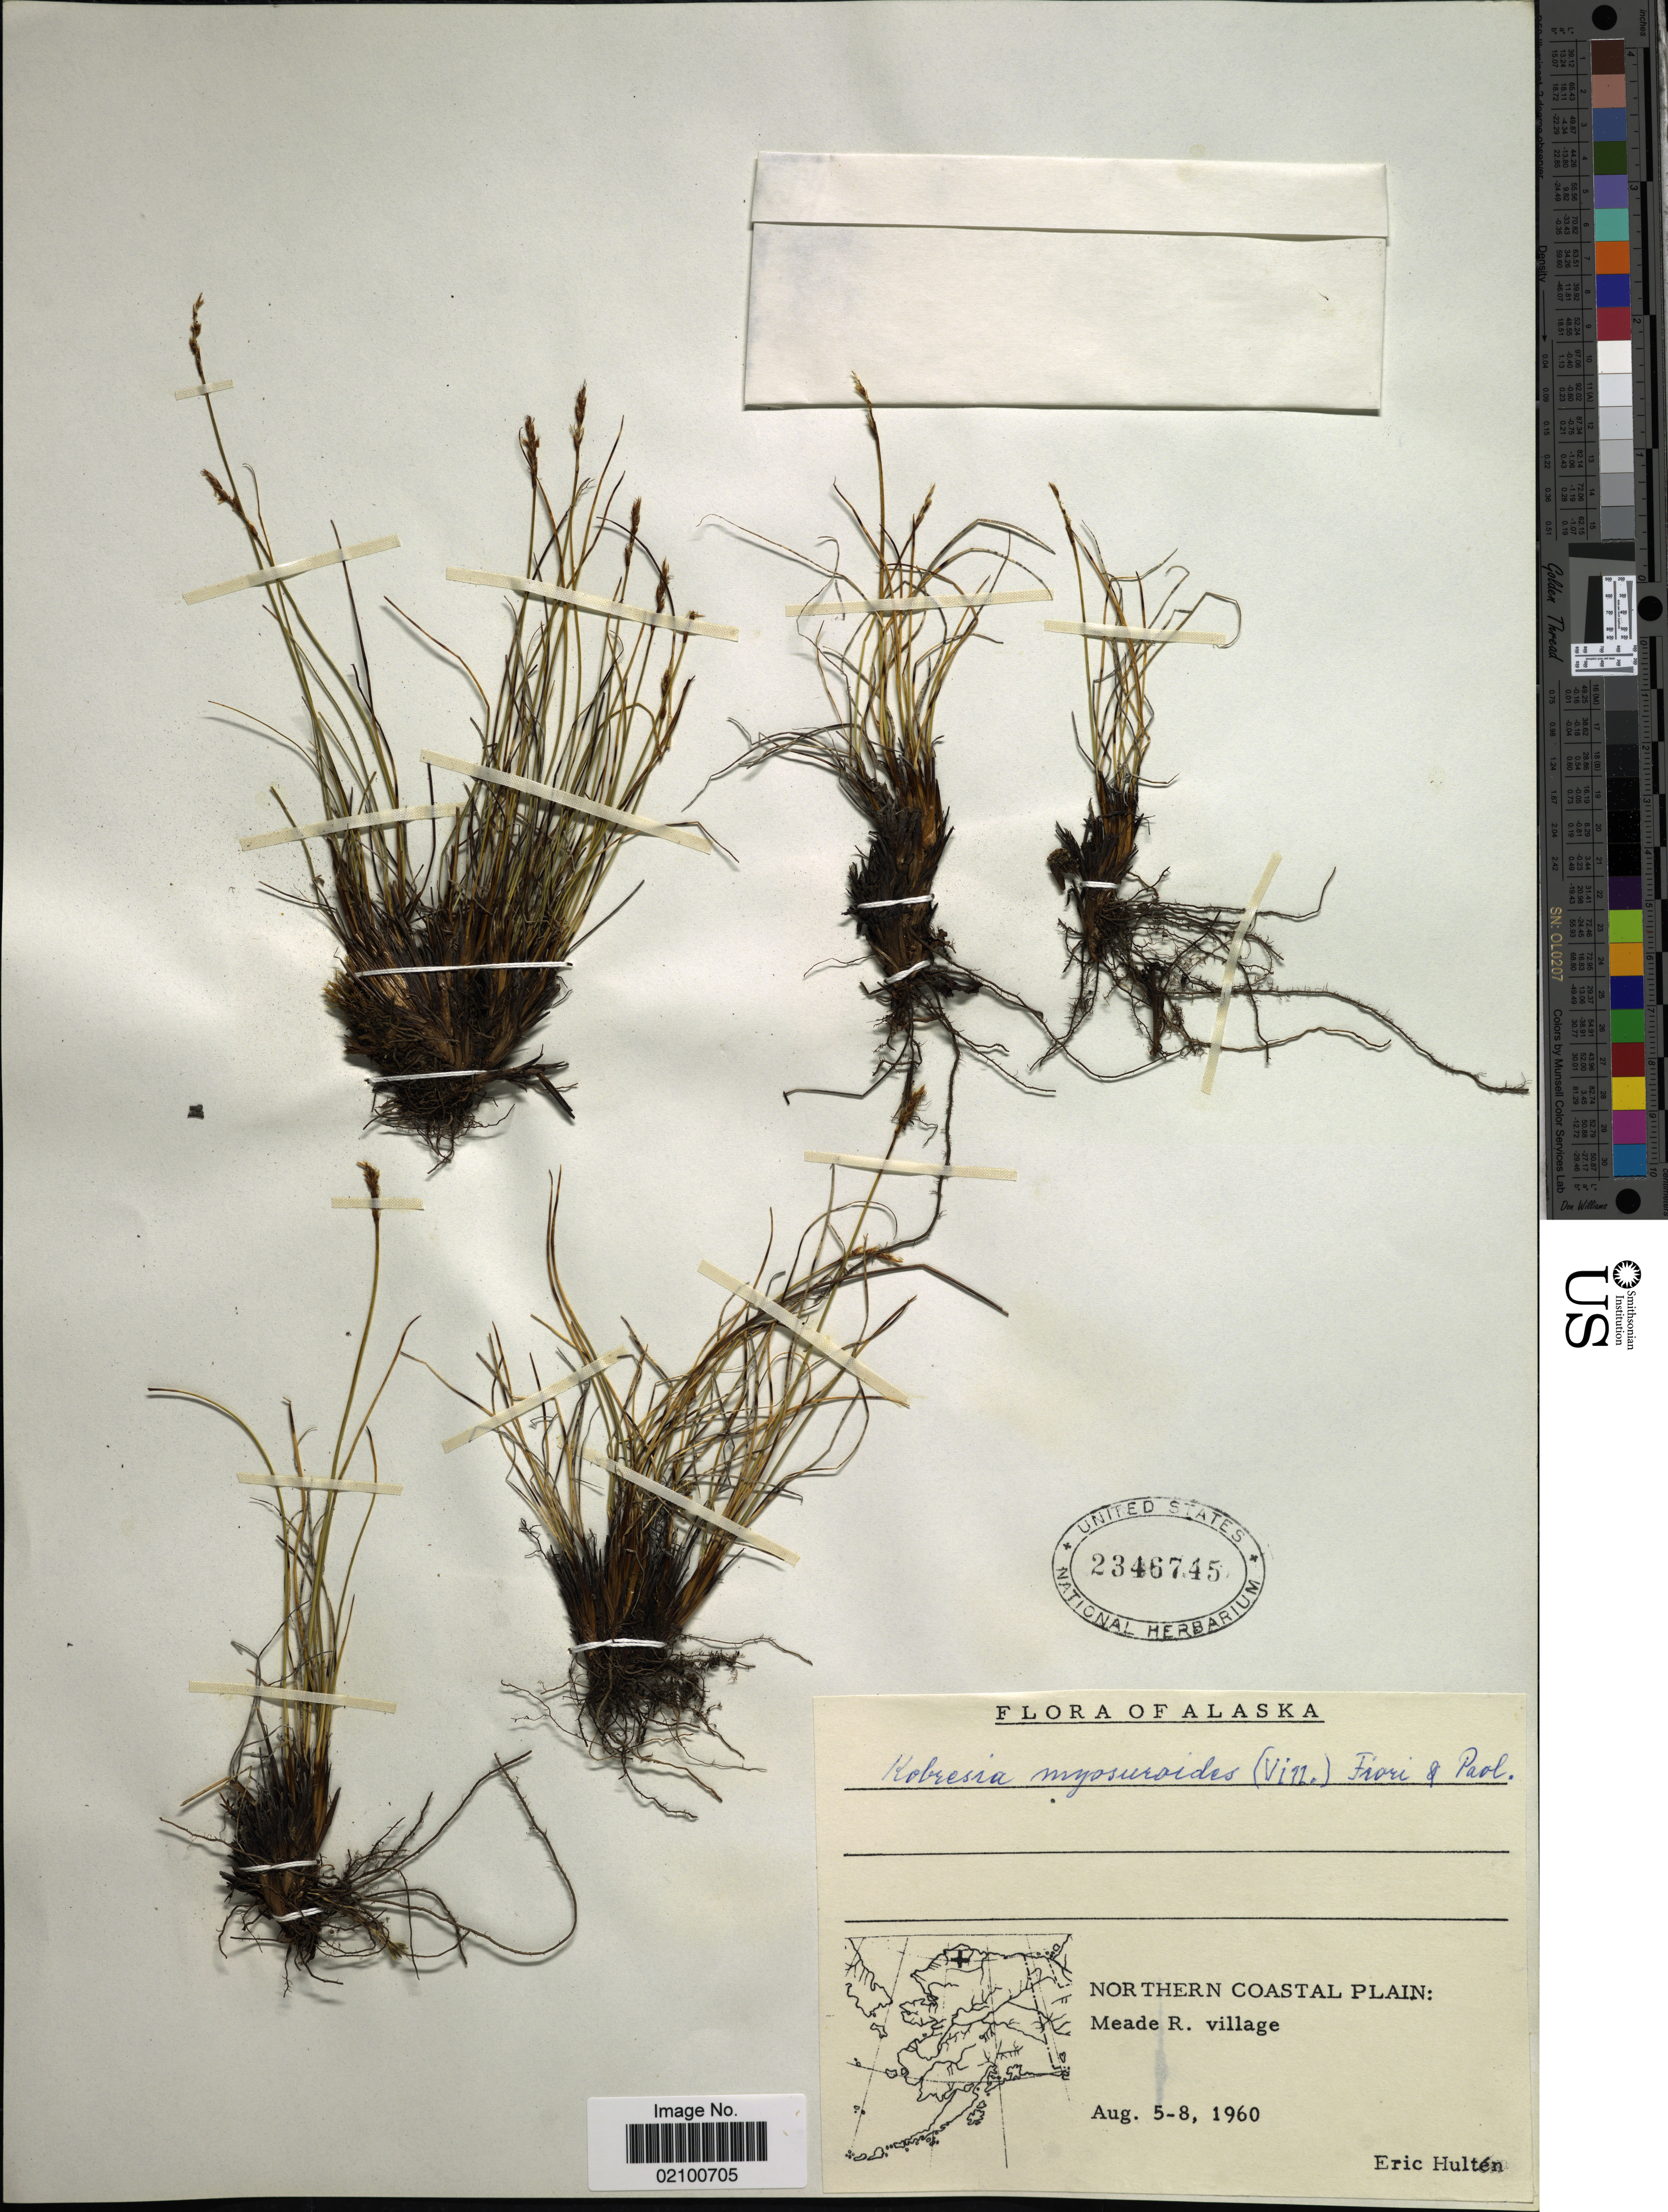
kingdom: Plantae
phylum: Tracheophyta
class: Liliopsida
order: Poales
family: Cyperaceae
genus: Carex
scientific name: Carex myosuroides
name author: Vill.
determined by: Strong, M. T., (US), Smithsonian Institution - National Museum of Natural History (UNITED STATES)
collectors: E. G. Hultén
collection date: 1960-08-05/1960-08-08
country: United States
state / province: Alaska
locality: Northern Coastal Plain, Meade R. village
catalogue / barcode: US 2346745